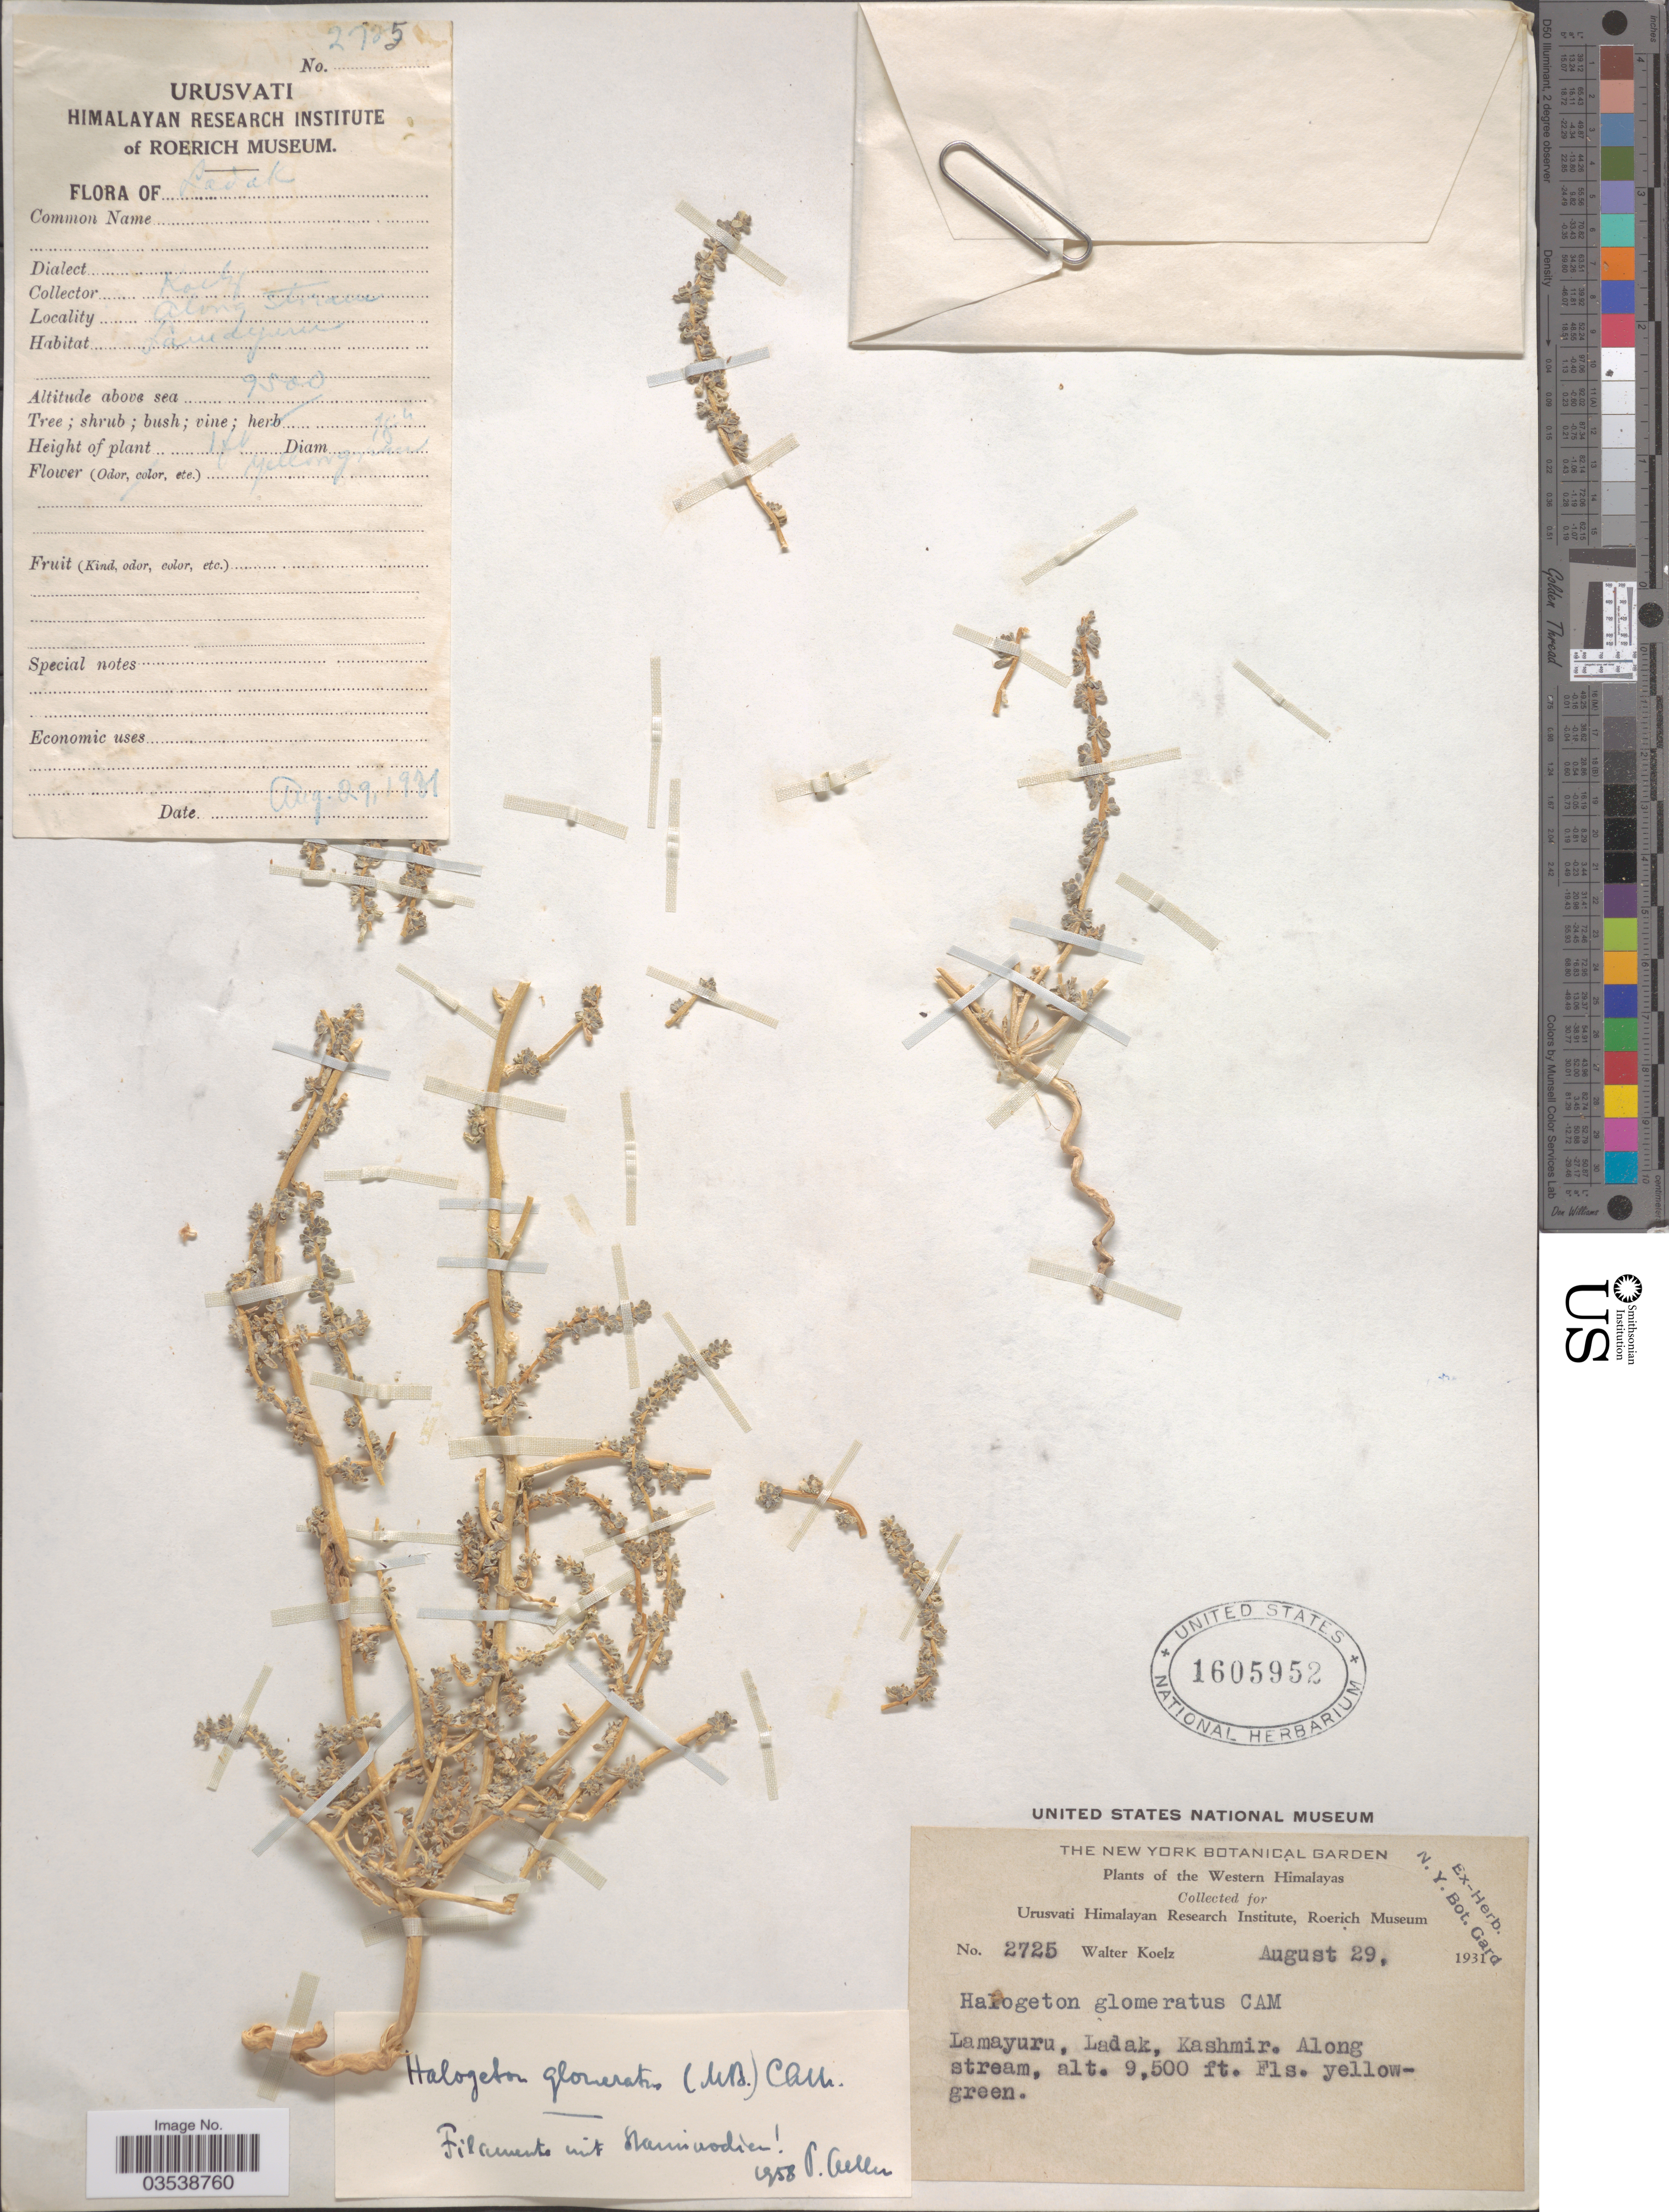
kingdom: Plantae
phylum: Tracheophyta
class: Magnoliopsida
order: Caryophyllales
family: Amaranthaceae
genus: Halogeton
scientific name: Halogeton glomeratus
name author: (M. Bieb.) C.A. Mey.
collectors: W. N. Koelz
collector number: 2725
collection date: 1931-08-29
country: India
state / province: Ladakh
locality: Western Himalayas. Lamayuru, Ladak, Kashmir.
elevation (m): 2896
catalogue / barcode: US 1605952